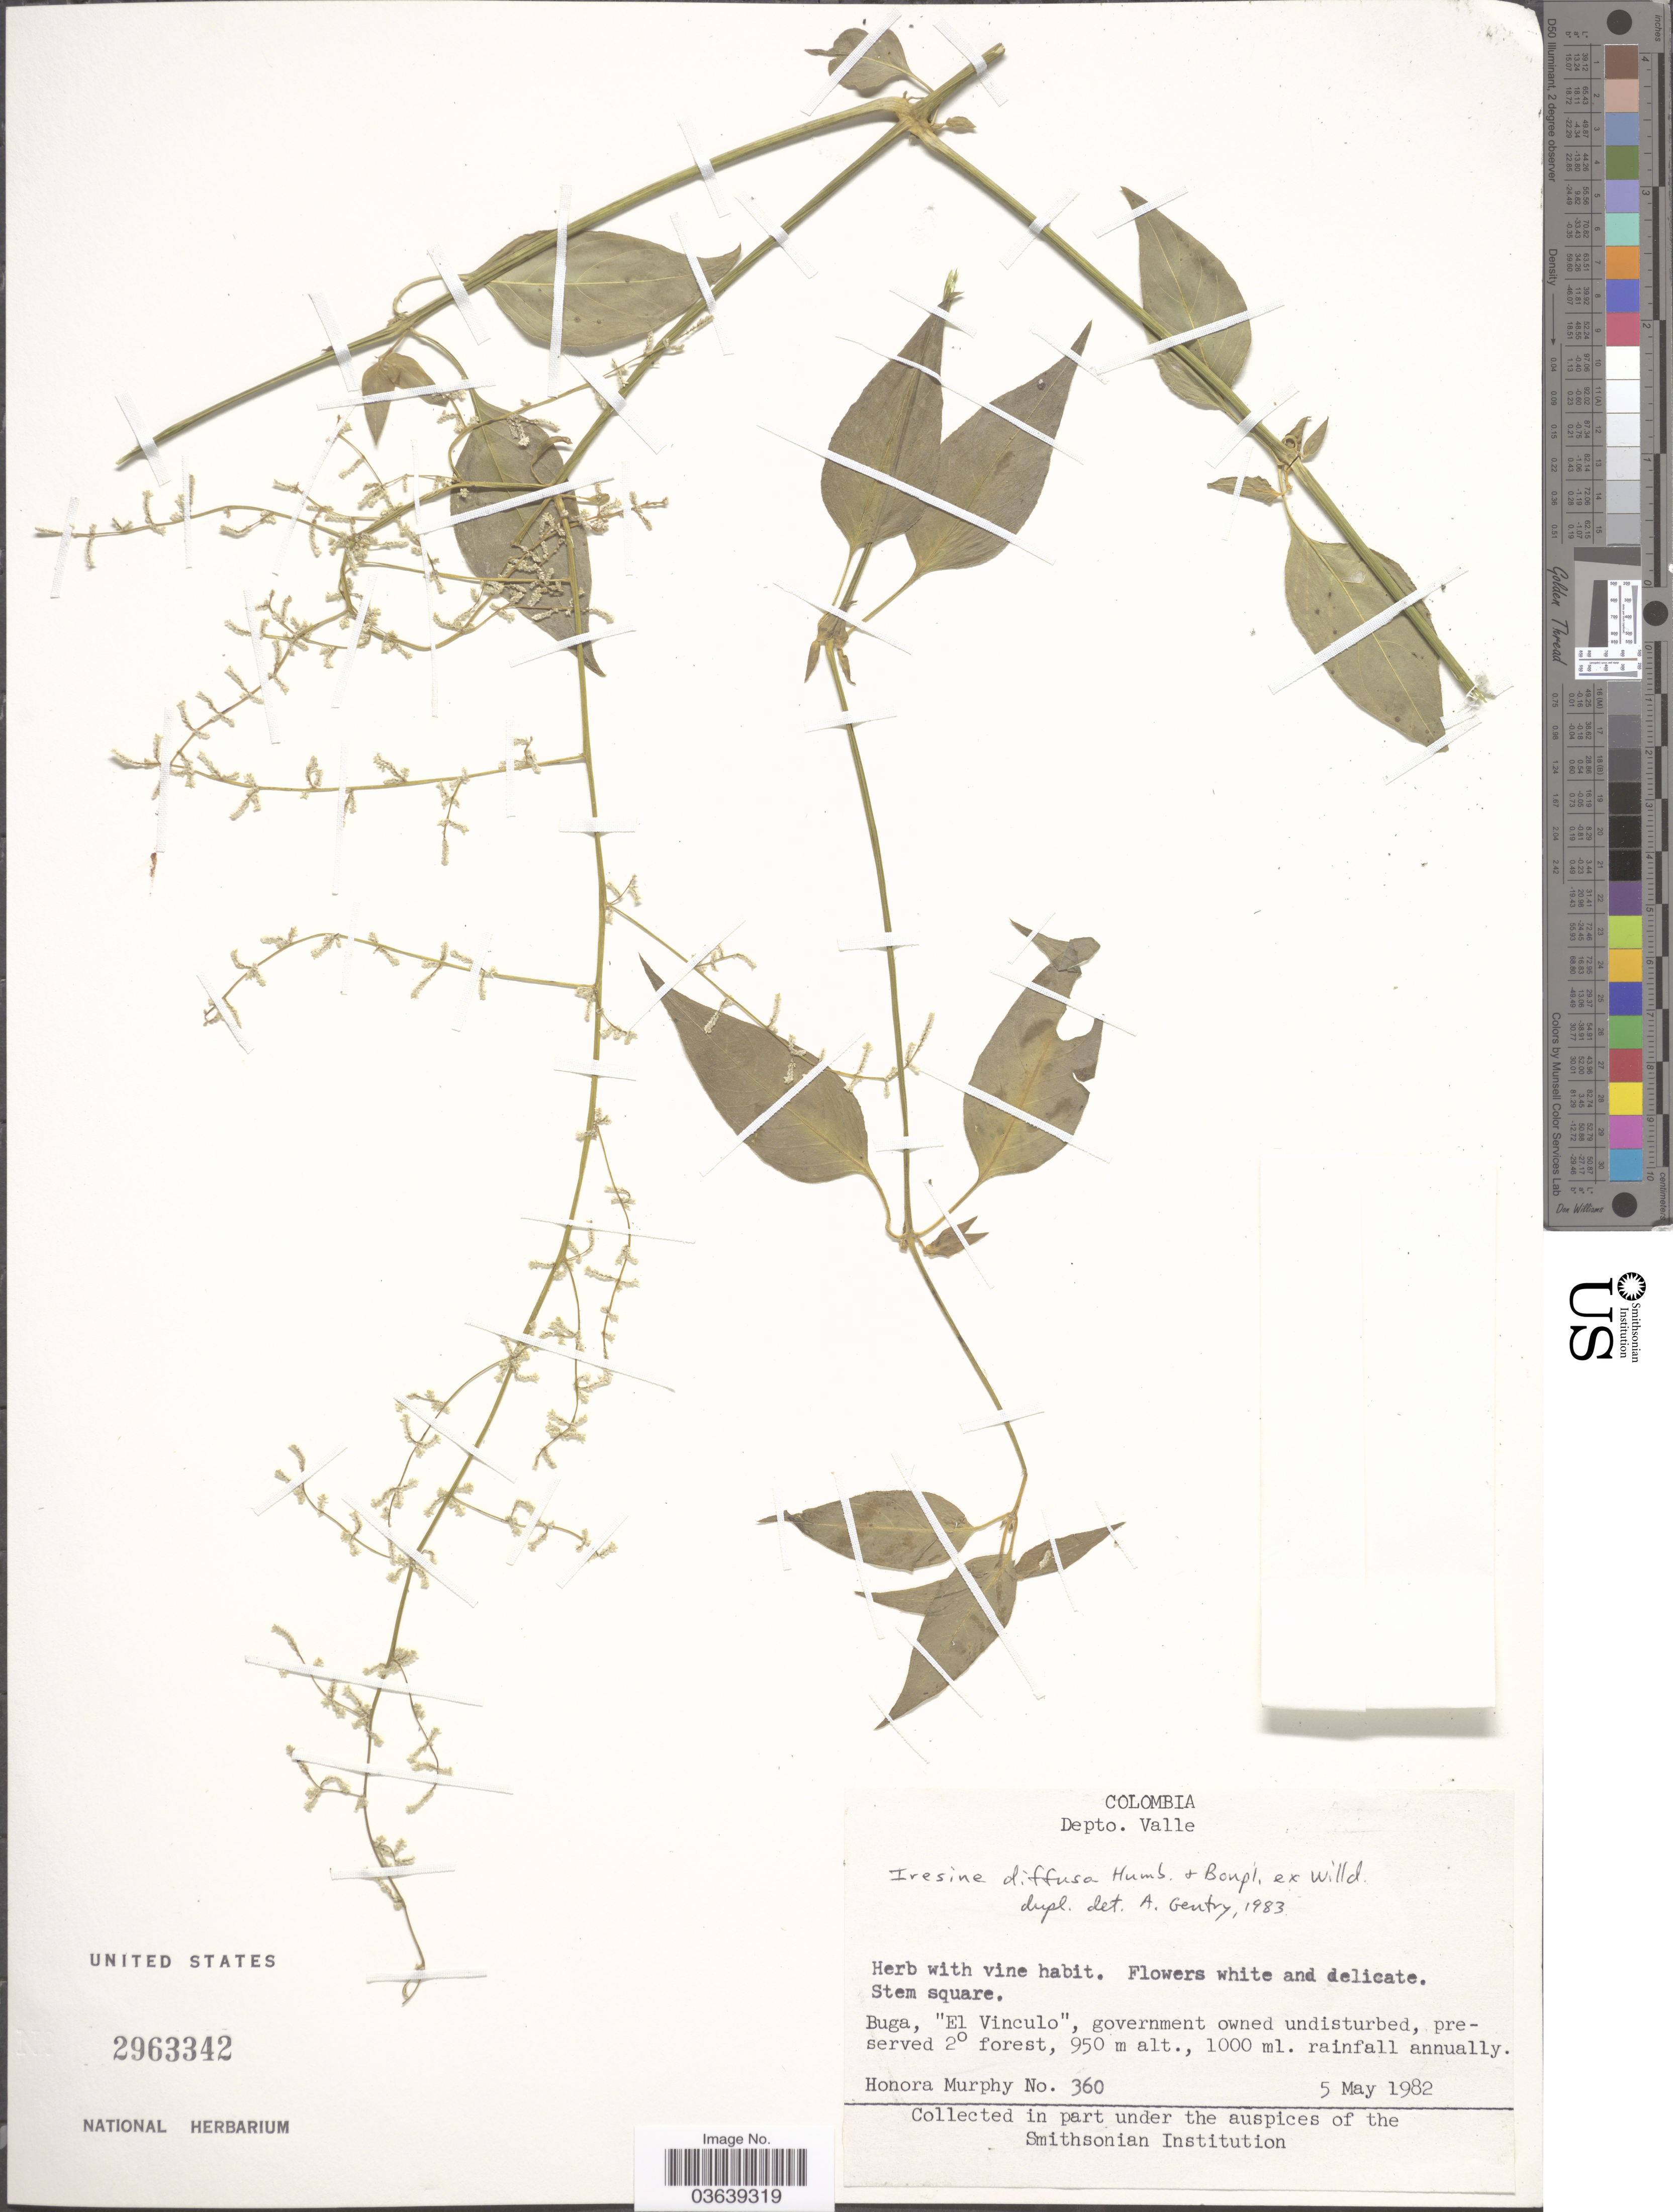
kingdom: Plantae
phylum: Tracheophyta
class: Magnoliopsida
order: Caryophyllales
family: Amaranthaceae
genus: Iresine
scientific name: Iresine celosia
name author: L.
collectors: H. Murphy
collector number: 360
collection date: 1982-05-05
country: Colombia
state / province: Valle del Cauca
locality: Depto. Valle. Buga, "El Vinculo".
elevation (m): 950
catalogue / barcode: US 2963342